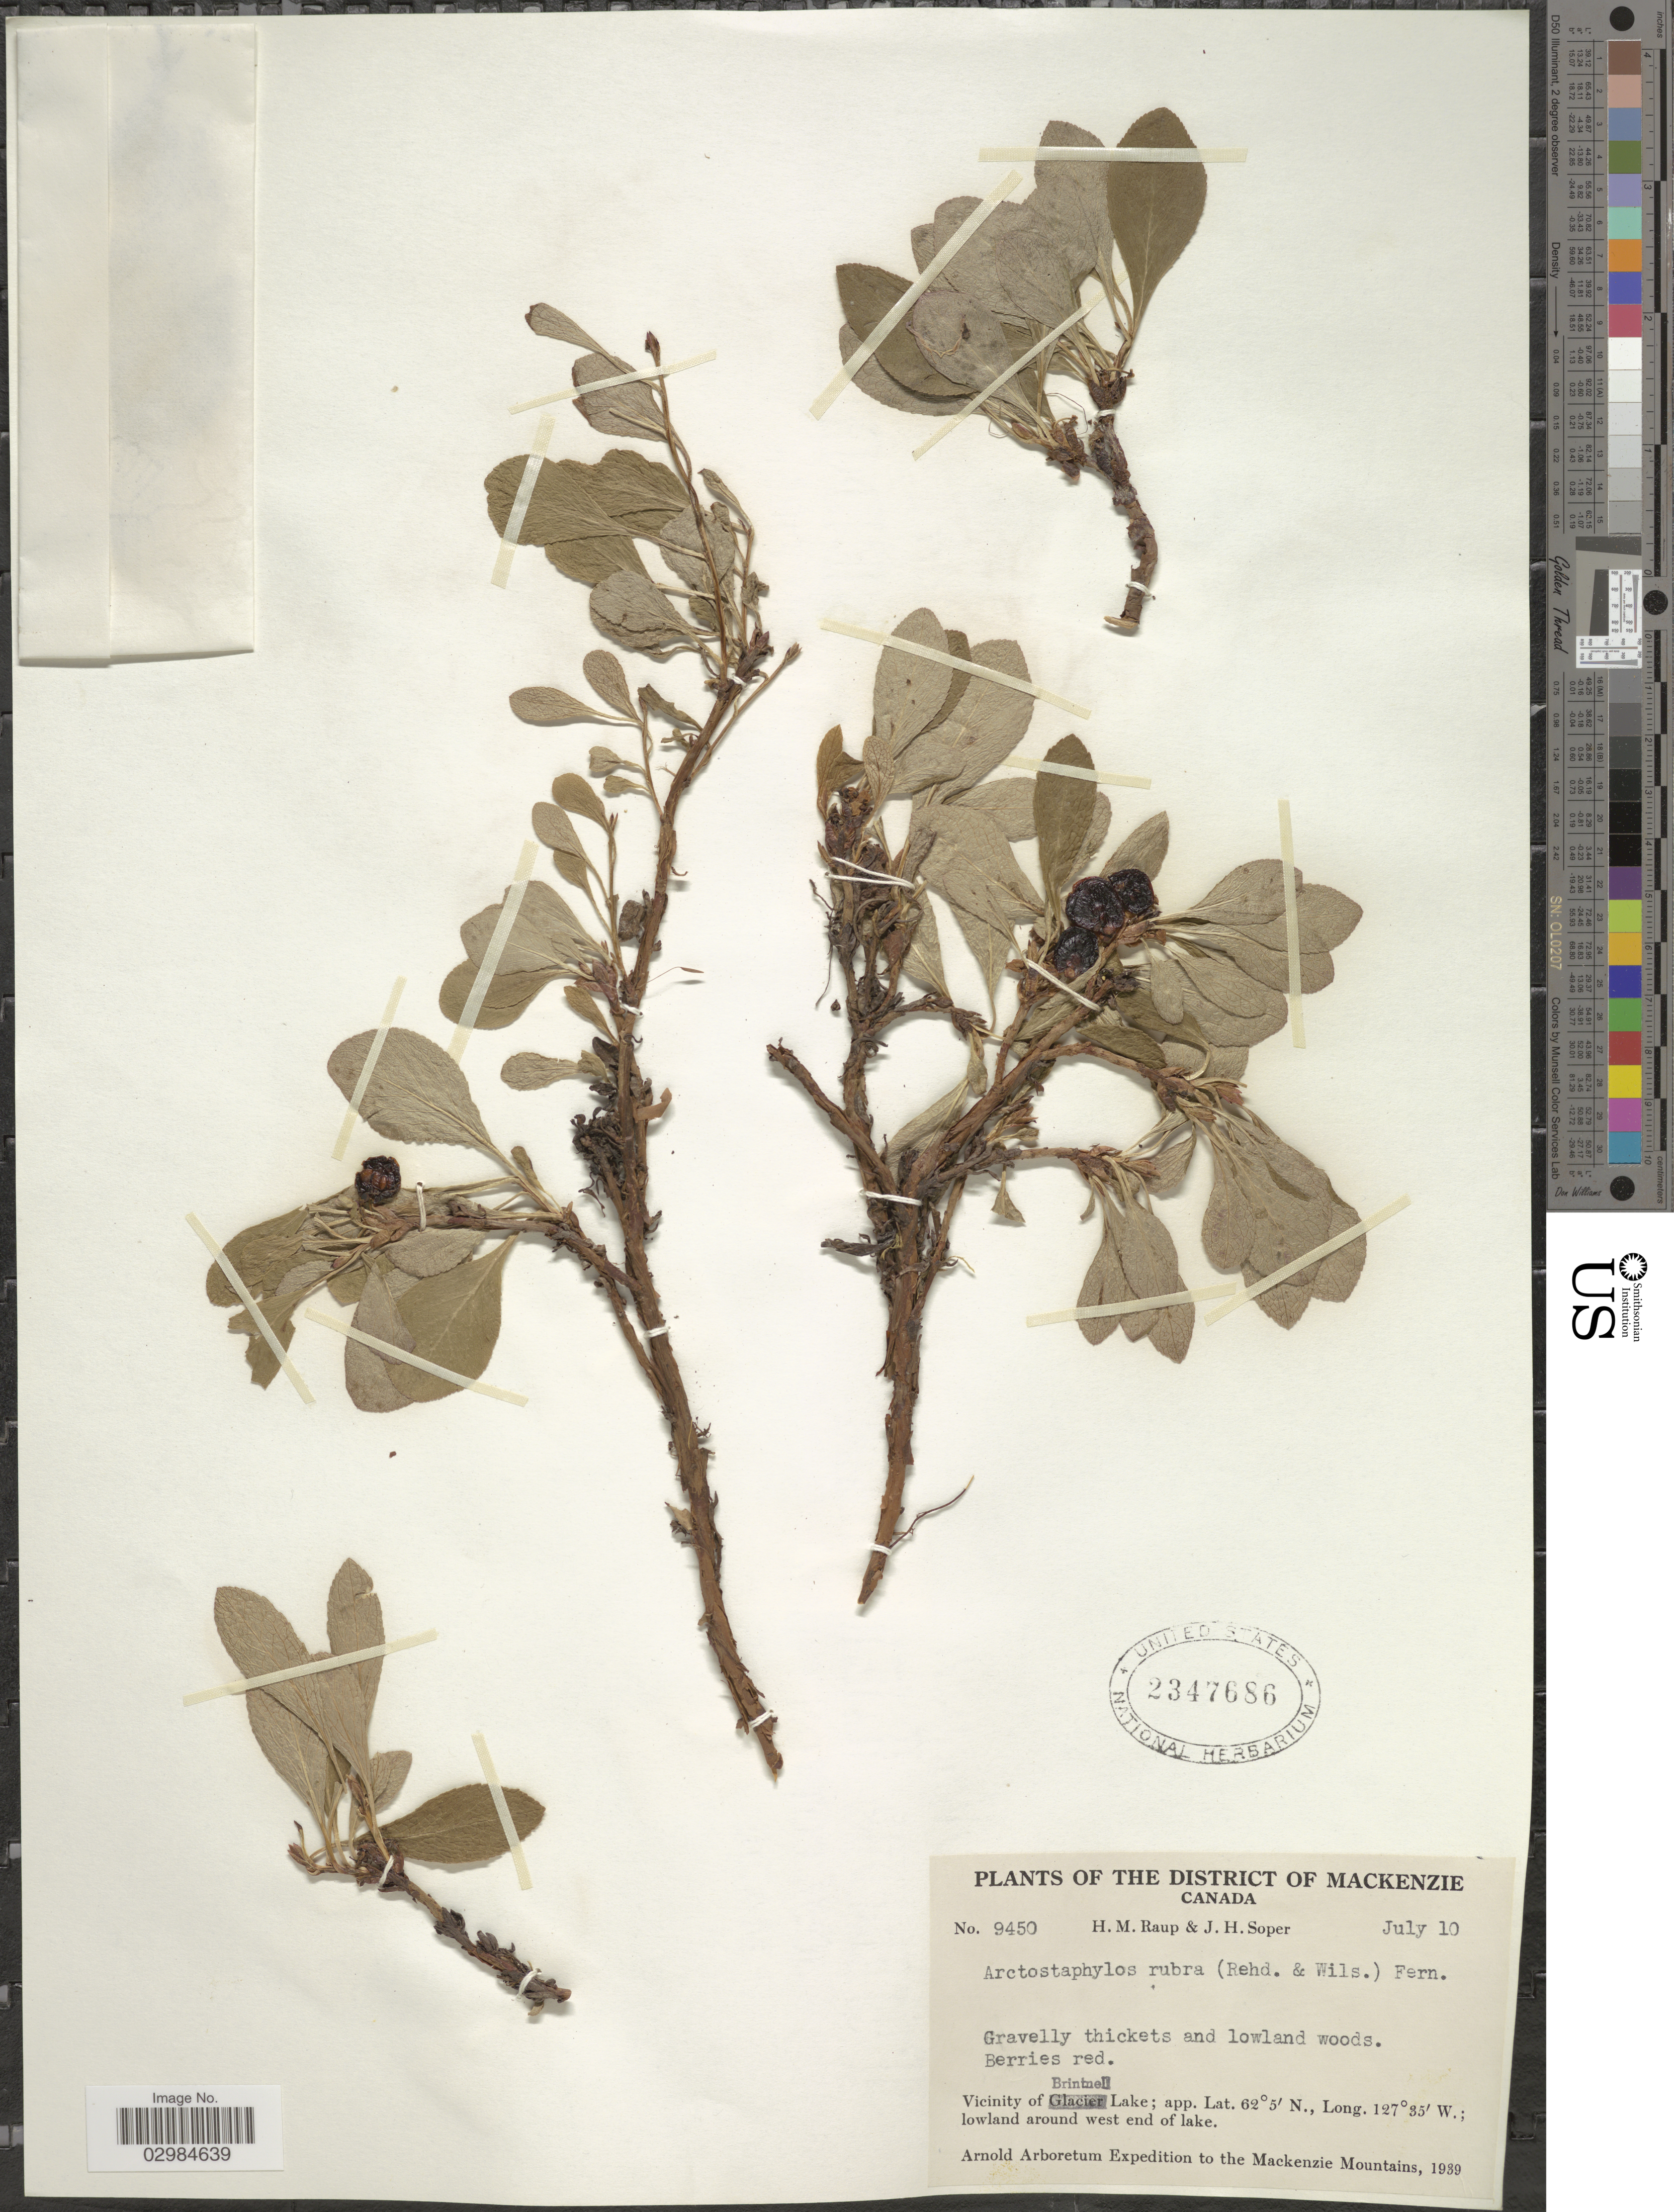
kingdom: Plantae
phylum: Tracheophyta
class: Magnoliopsida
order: Ericales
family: Ericaceae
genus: Arctostaphylos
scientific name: Arctostaphylos rubra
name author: (Rehder & E.H. Wilson) Fernald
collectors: H. Raup & J. H. Soper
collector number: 9450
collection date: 1939-07-10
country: Canada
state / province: British Columbia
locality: The District of Mackenzie. Vicinity of Brintnell Lake. Lowland around west end of lake. Mackenzie Mountains.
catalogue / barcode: US 2347686